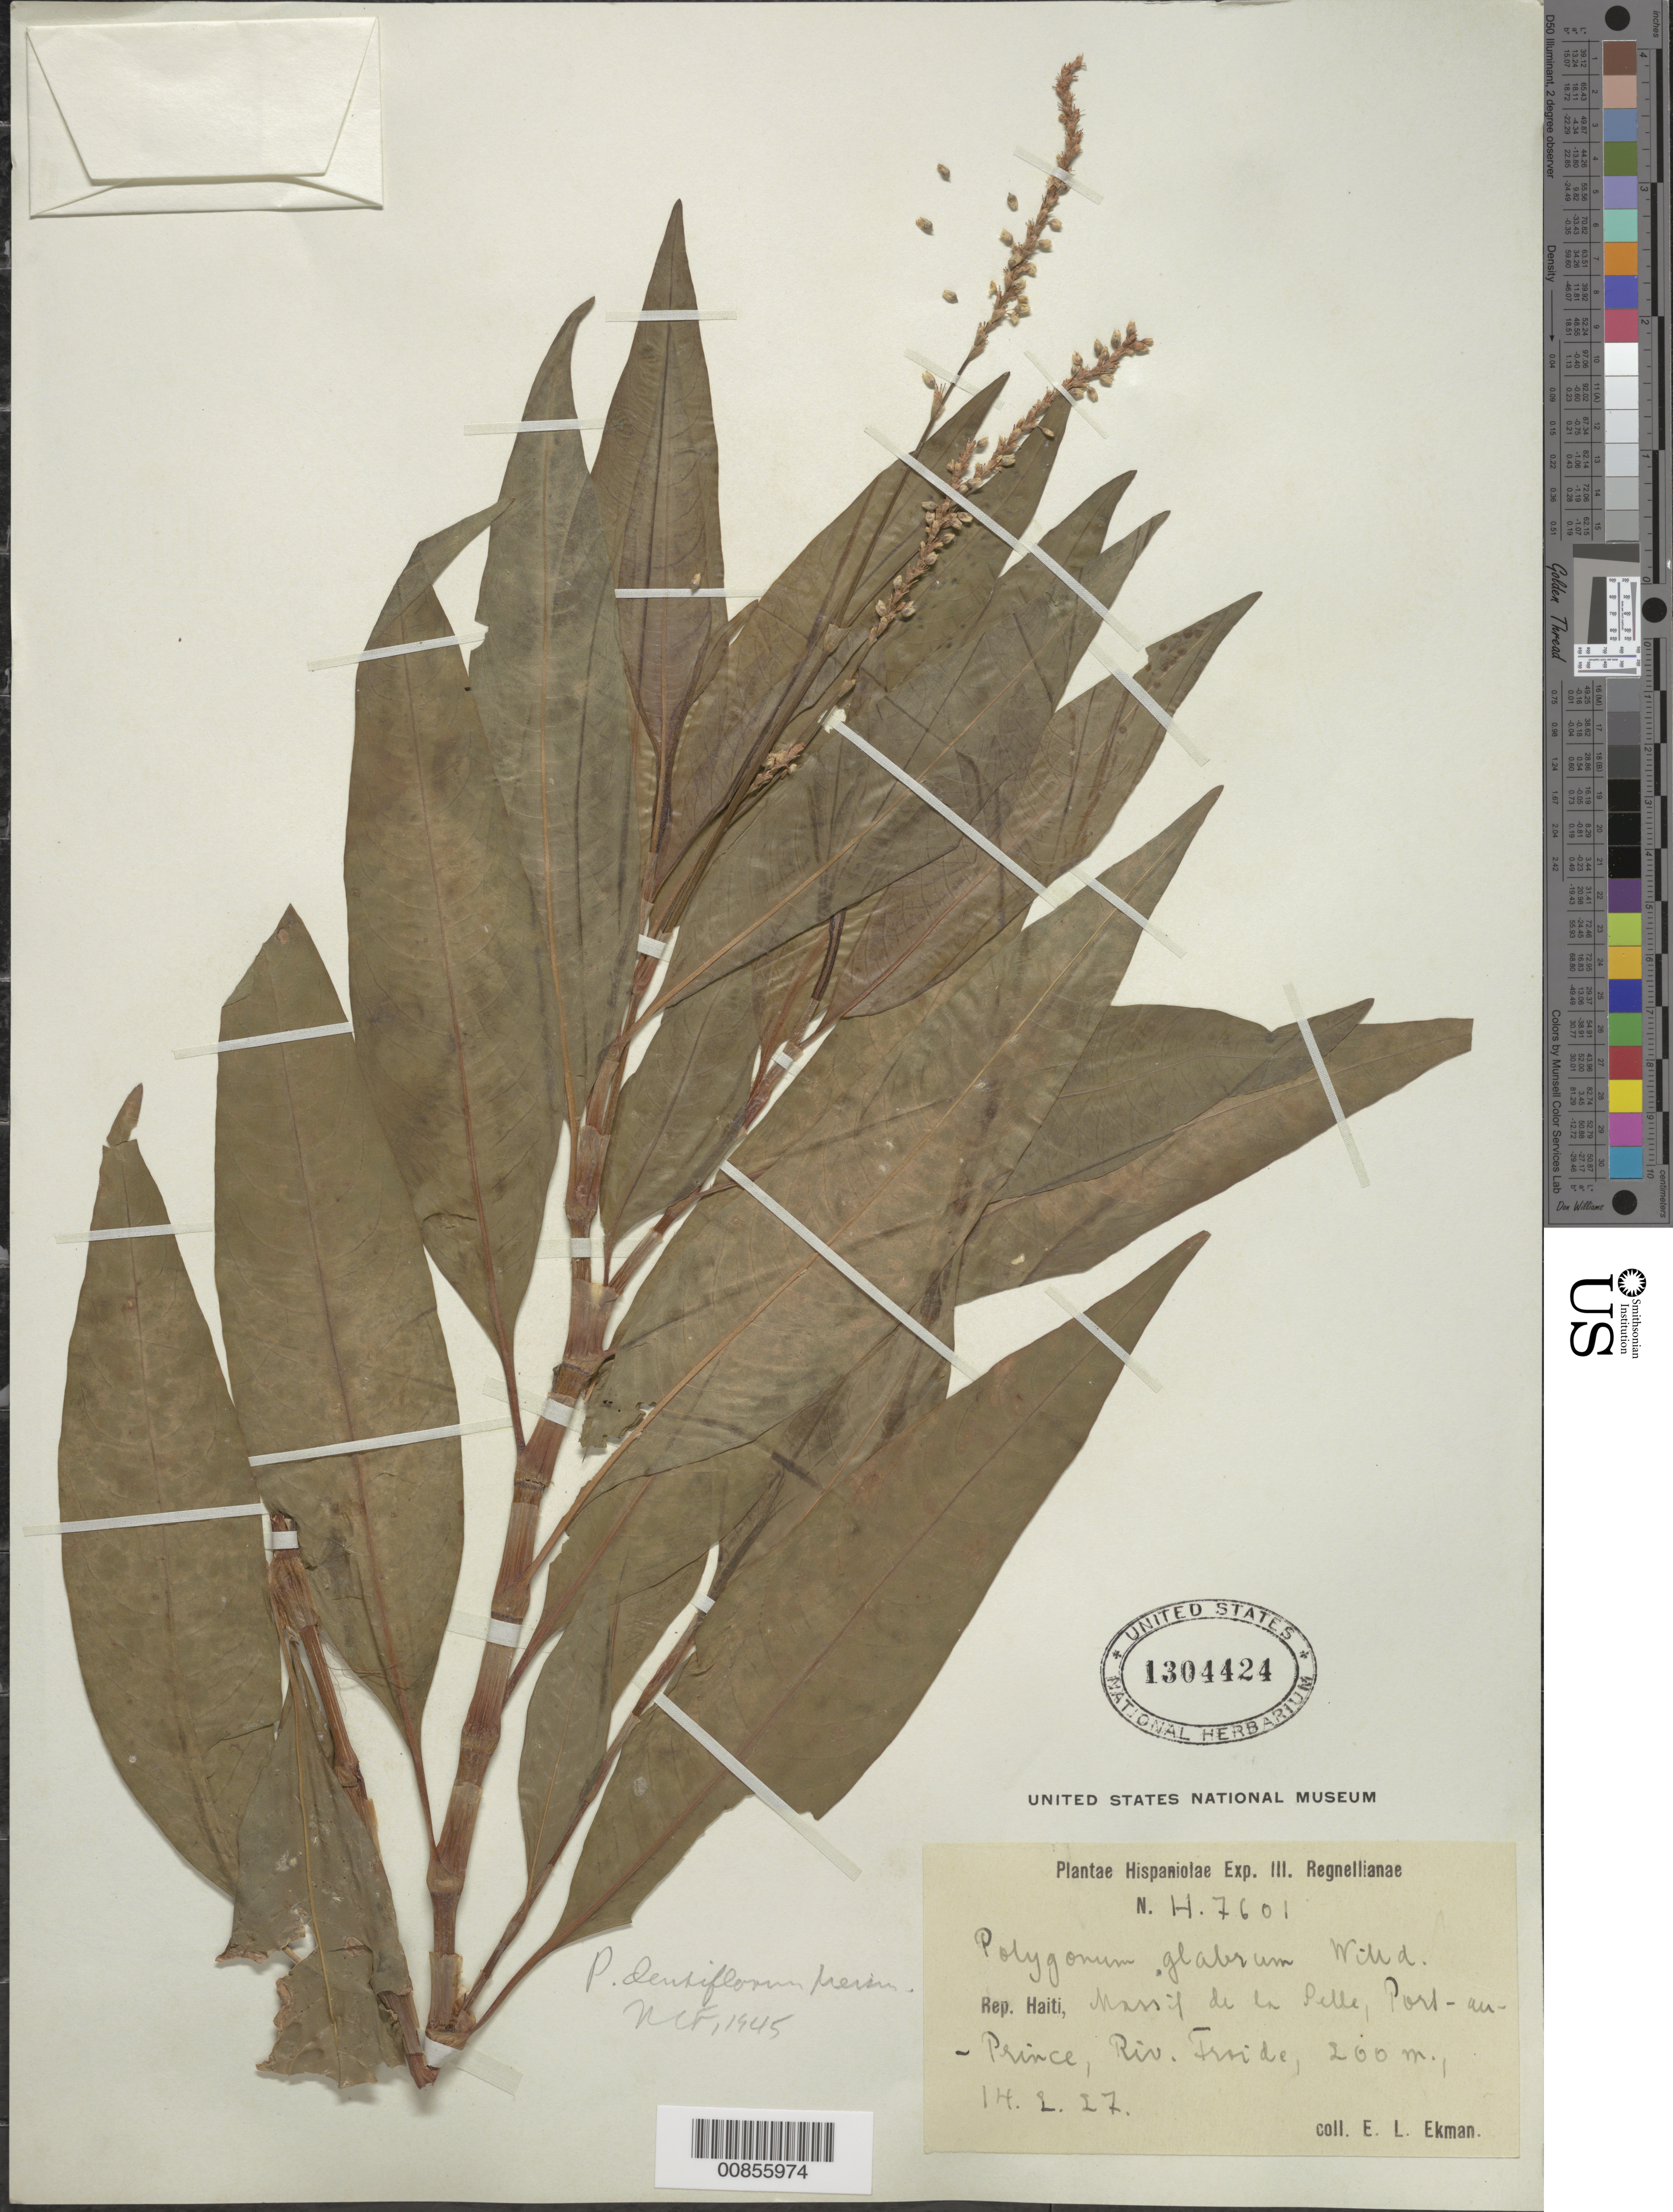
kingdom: Plantae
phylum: Tracheophyta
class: Magnoliopsida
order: Caryophyllales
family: Polygonaceae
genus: Polygonum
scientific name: Polygonum sp.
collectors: E. L. Ekman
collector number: H 7601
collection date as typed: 14 Feb 1927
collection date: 1927-02-14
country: Haiti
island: Hispaniola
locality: Massif de la Selle, Port-au-Prince, Riv. Froide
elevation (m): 200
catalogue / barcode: US 1304424